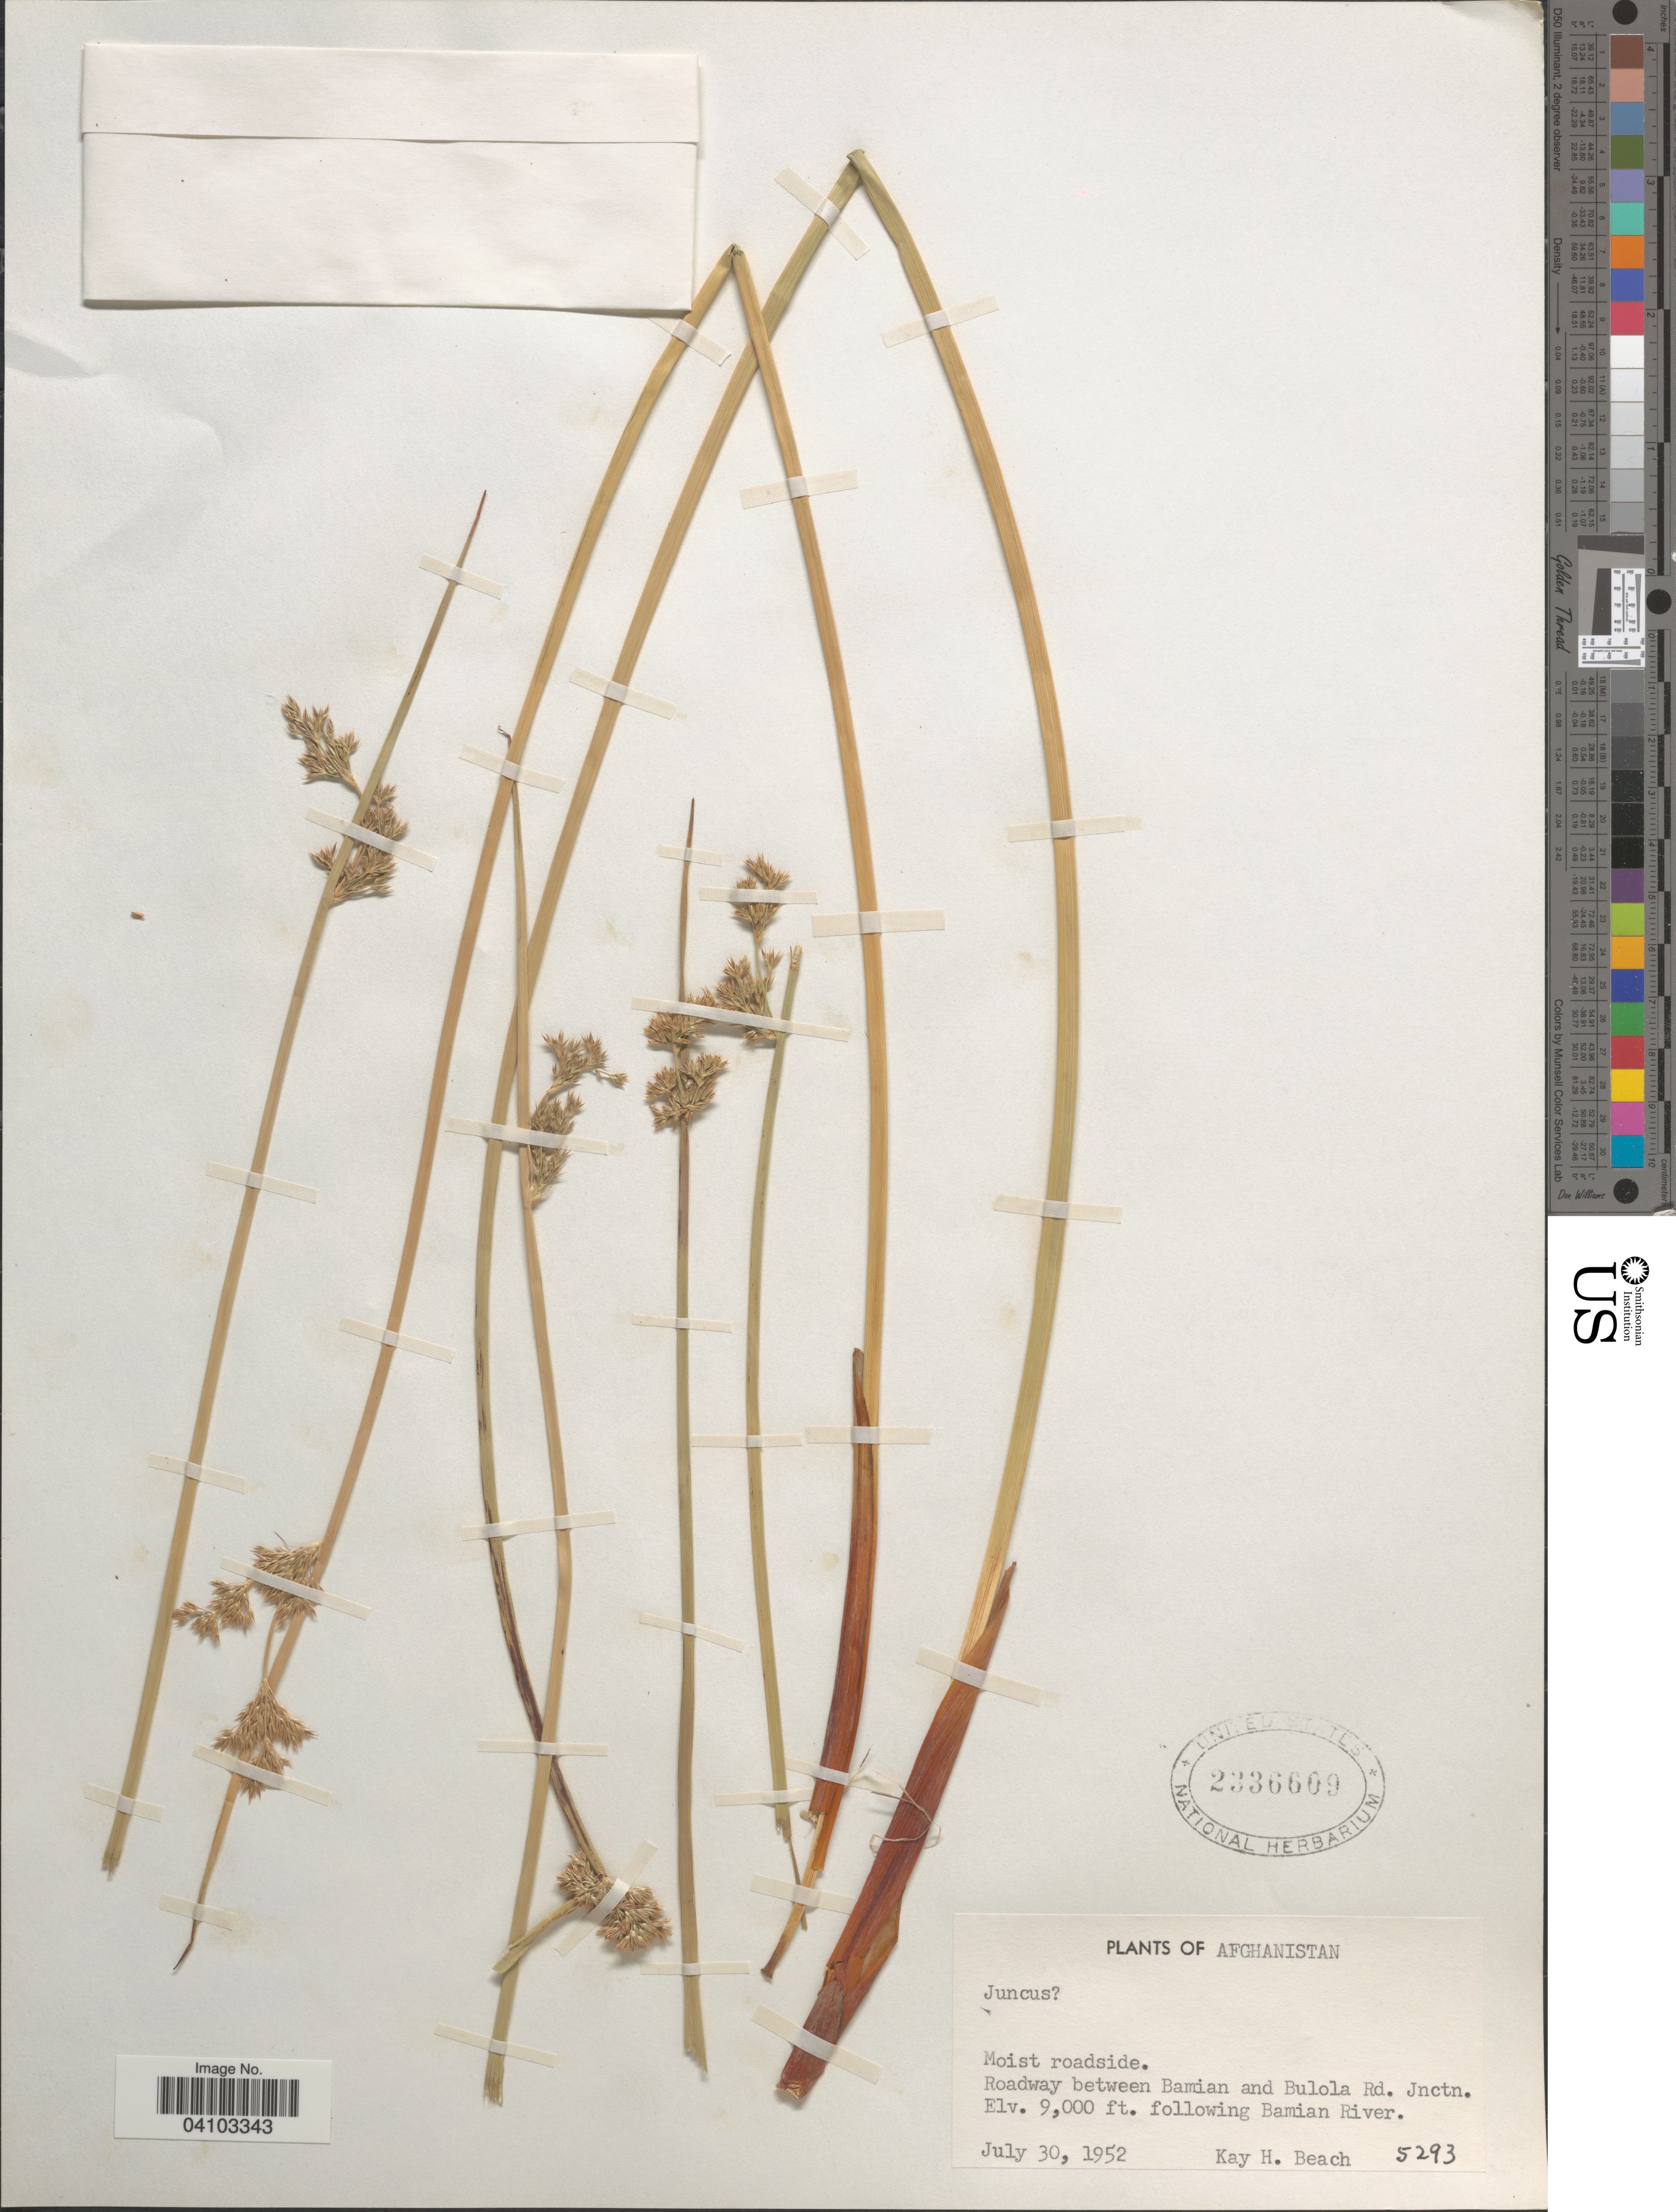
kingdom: Plantae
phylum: Tracheophyta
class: Liliopsida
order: Poales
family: Juncaceae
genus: Juncus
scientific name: Juncus sp.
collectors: K. H. Beach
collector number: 5293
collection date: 1952-07-30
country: Afghanistan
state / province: Bamian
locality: Roadway between Bamian and Bulola Rd. Jnctn. Following Bamian River.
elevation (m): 2743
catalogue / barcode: US 2336609